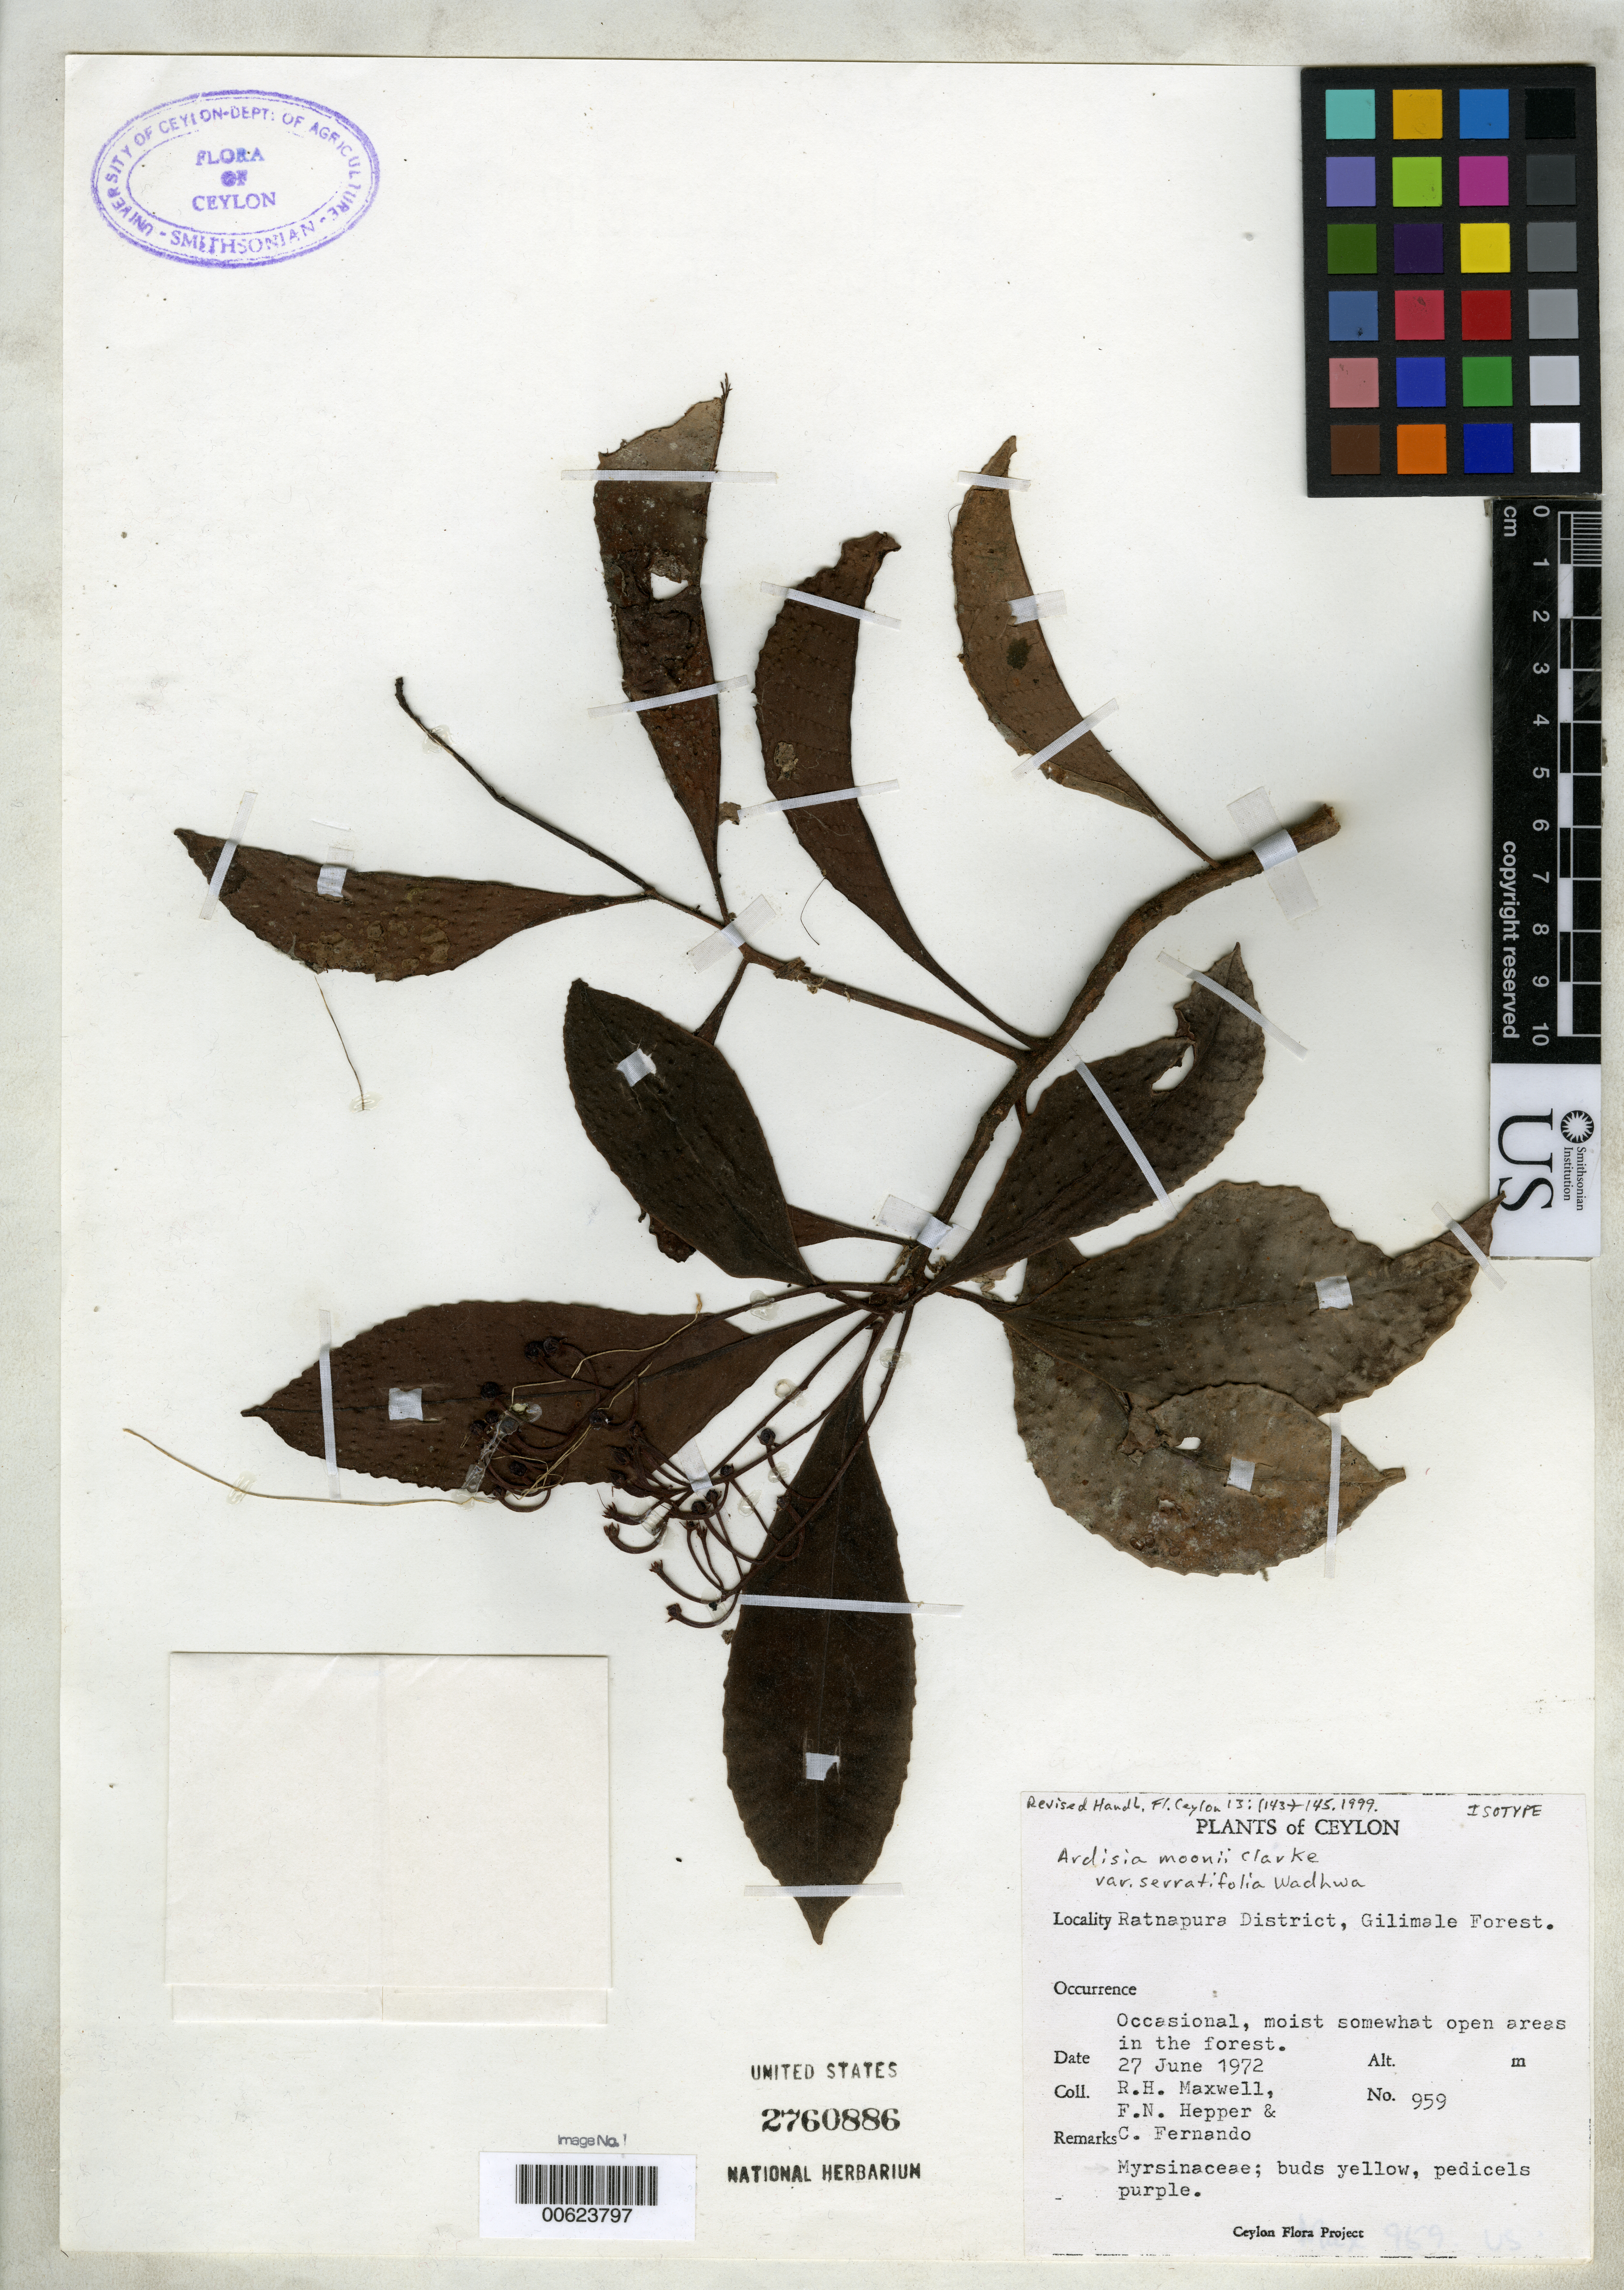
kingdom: Plantae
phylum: Tracheophyta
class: Magnoliopsida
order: Ericales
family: Primulaceae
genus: Ardisia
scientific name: Ardisia moonii var. serratifolia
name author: Wadhwa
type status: Isotype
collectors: R. H. Maxwell & F. Hepper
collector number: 959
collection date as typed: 27 Jun 1972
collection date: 1972-06-27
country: Sri Lanka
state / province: Sabaragamuwa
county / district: Ratnapura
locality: Gilimale forest.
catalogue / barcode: US 2760886